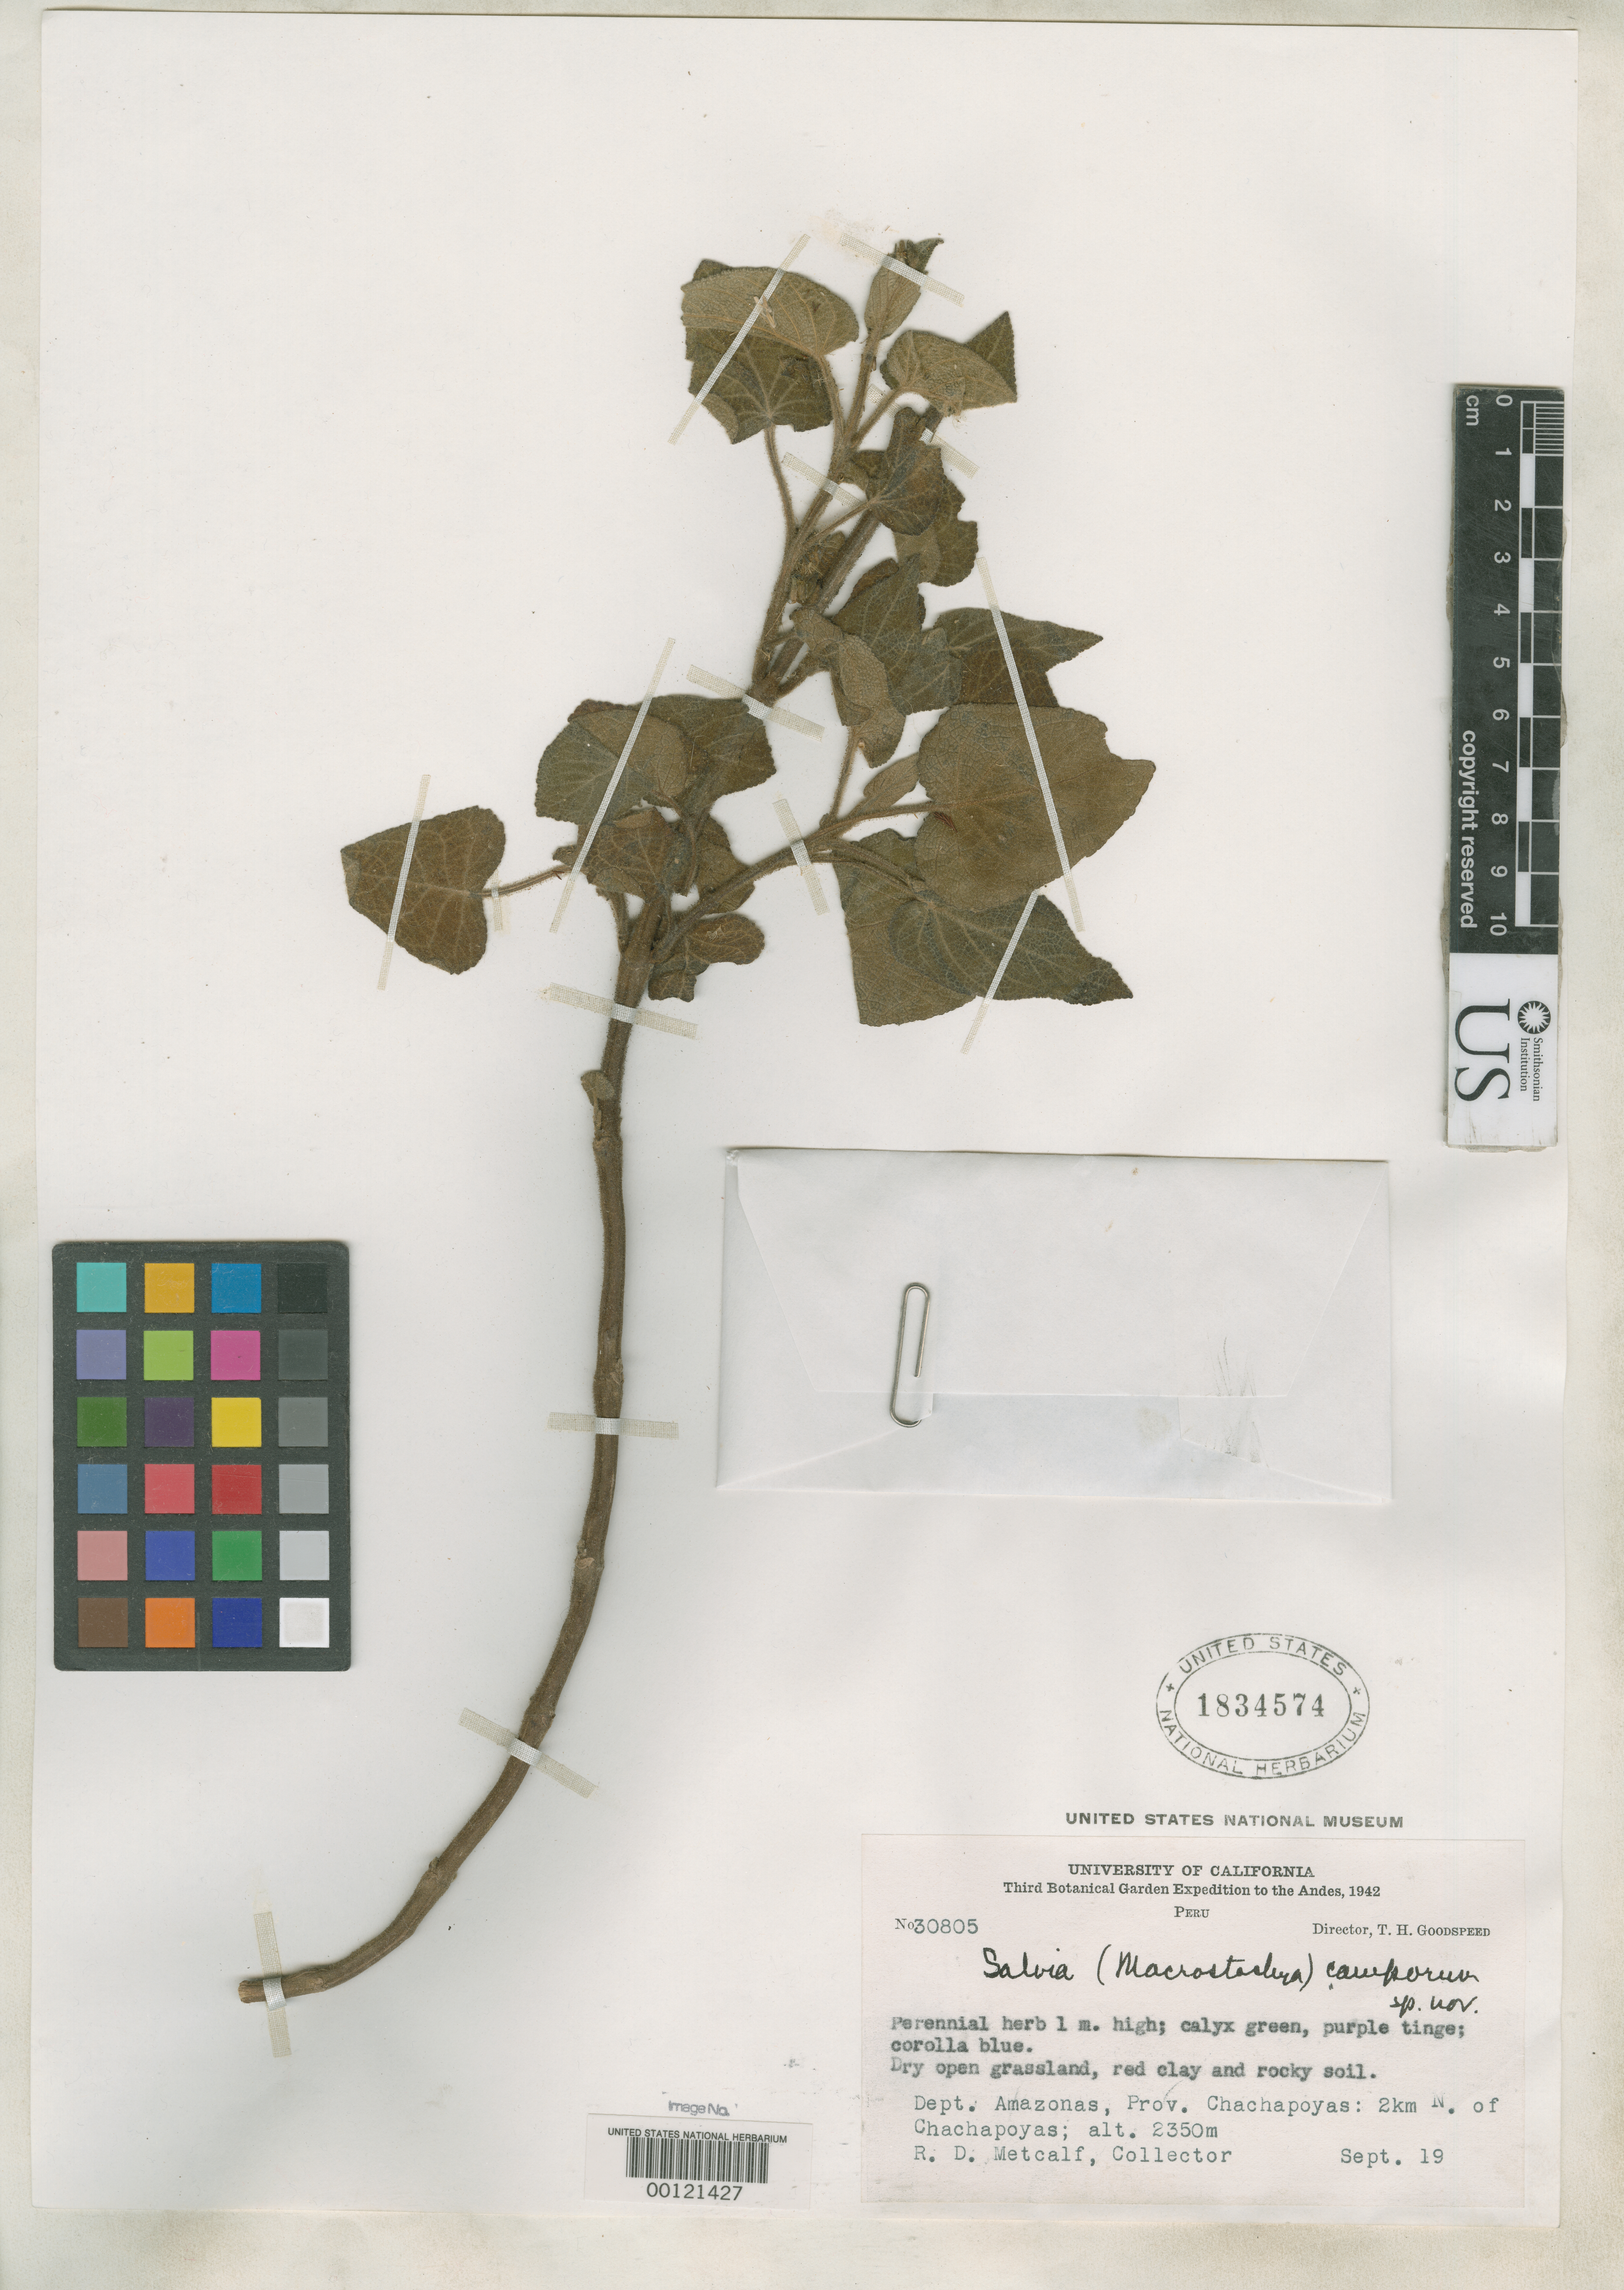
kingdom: Plantae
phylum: Tracheophyta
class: Magnoliopsida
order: Lamiales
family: Lamiaceae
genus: Salvia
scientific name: Salvia camporum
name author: Epling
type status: Holotype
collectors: R. D. Metcalf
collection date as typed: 19 Sep 1942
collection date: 1942-09-19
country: Peru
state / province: Amazonas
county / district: Chachapoyas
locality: Chachapoyas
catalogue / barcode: US 1834574